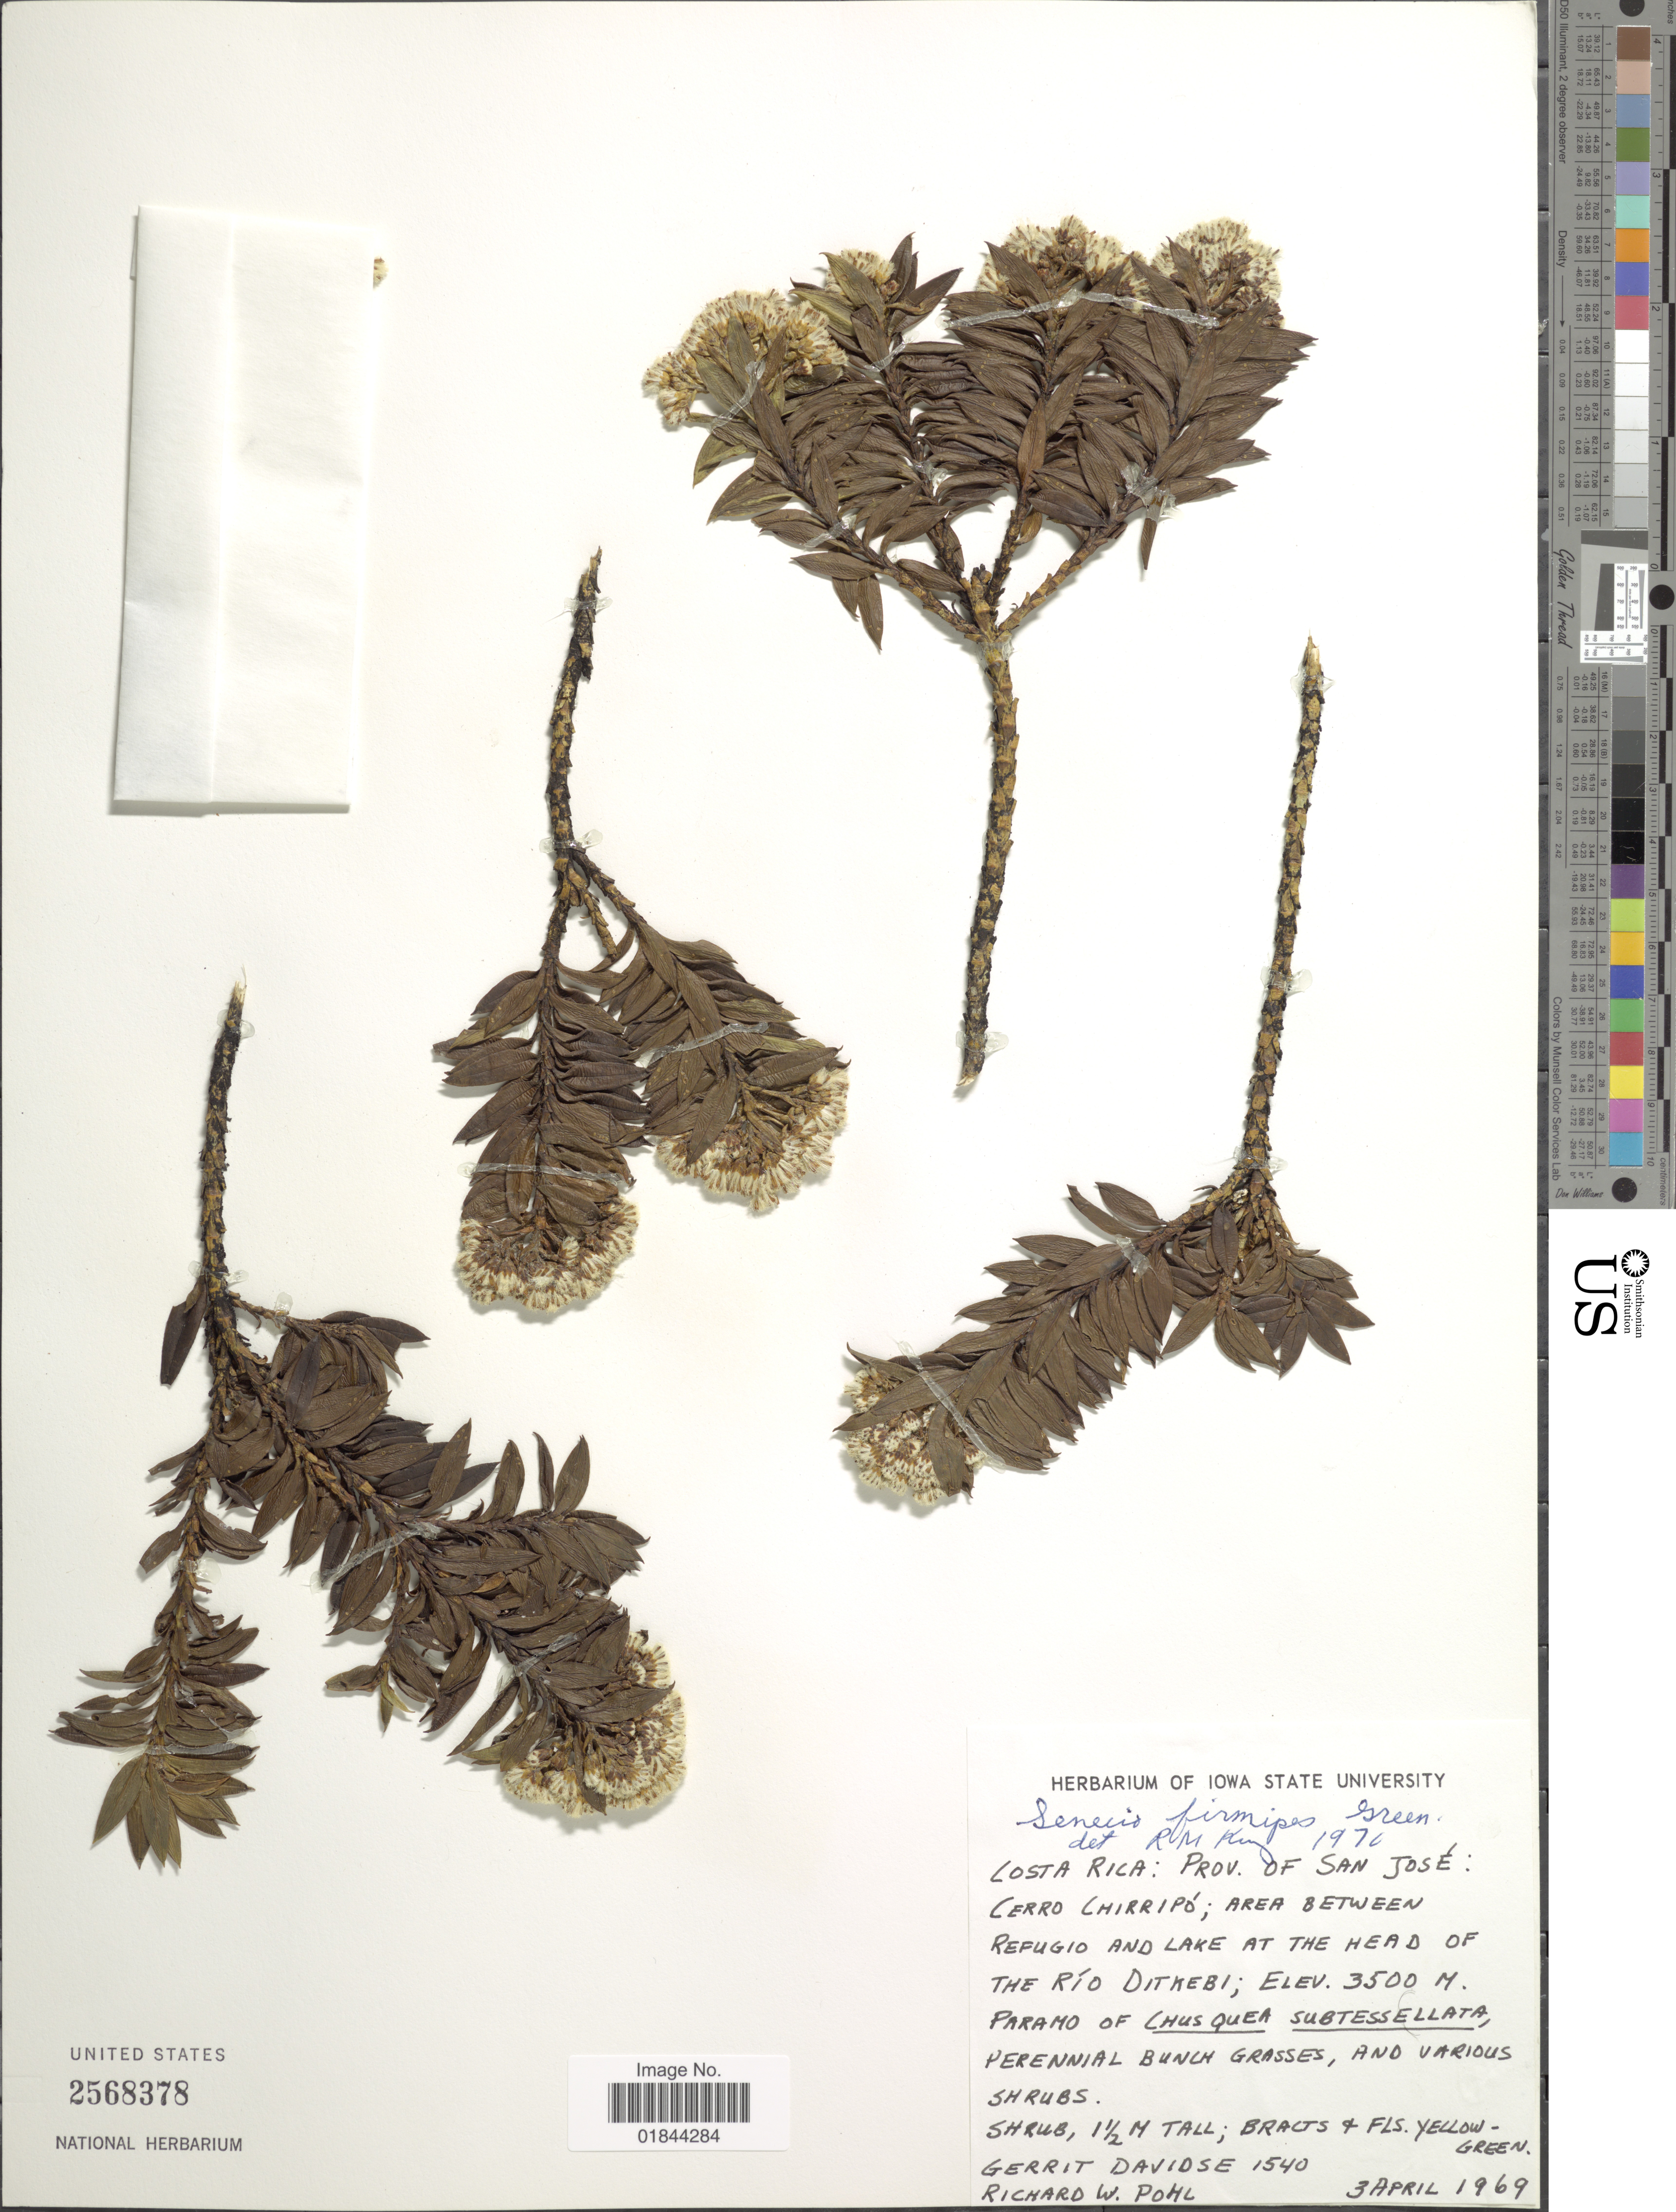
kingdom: Plantae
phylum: Tracheophyta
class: Magnoliopsida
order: Asterales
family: Asteraceae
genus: Pentacalia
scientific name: Pentacalia firmipes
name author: (Greenm.) Cuatrec.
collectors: G. Davidse & R. W. Pohl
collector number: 1540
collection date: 1969-04-03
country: Costa Rica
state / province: San José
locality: Cerro Chirripo; area between refugio and lake at the head of The Rio Ditkebi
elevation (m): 3500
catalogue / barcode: US 2568378